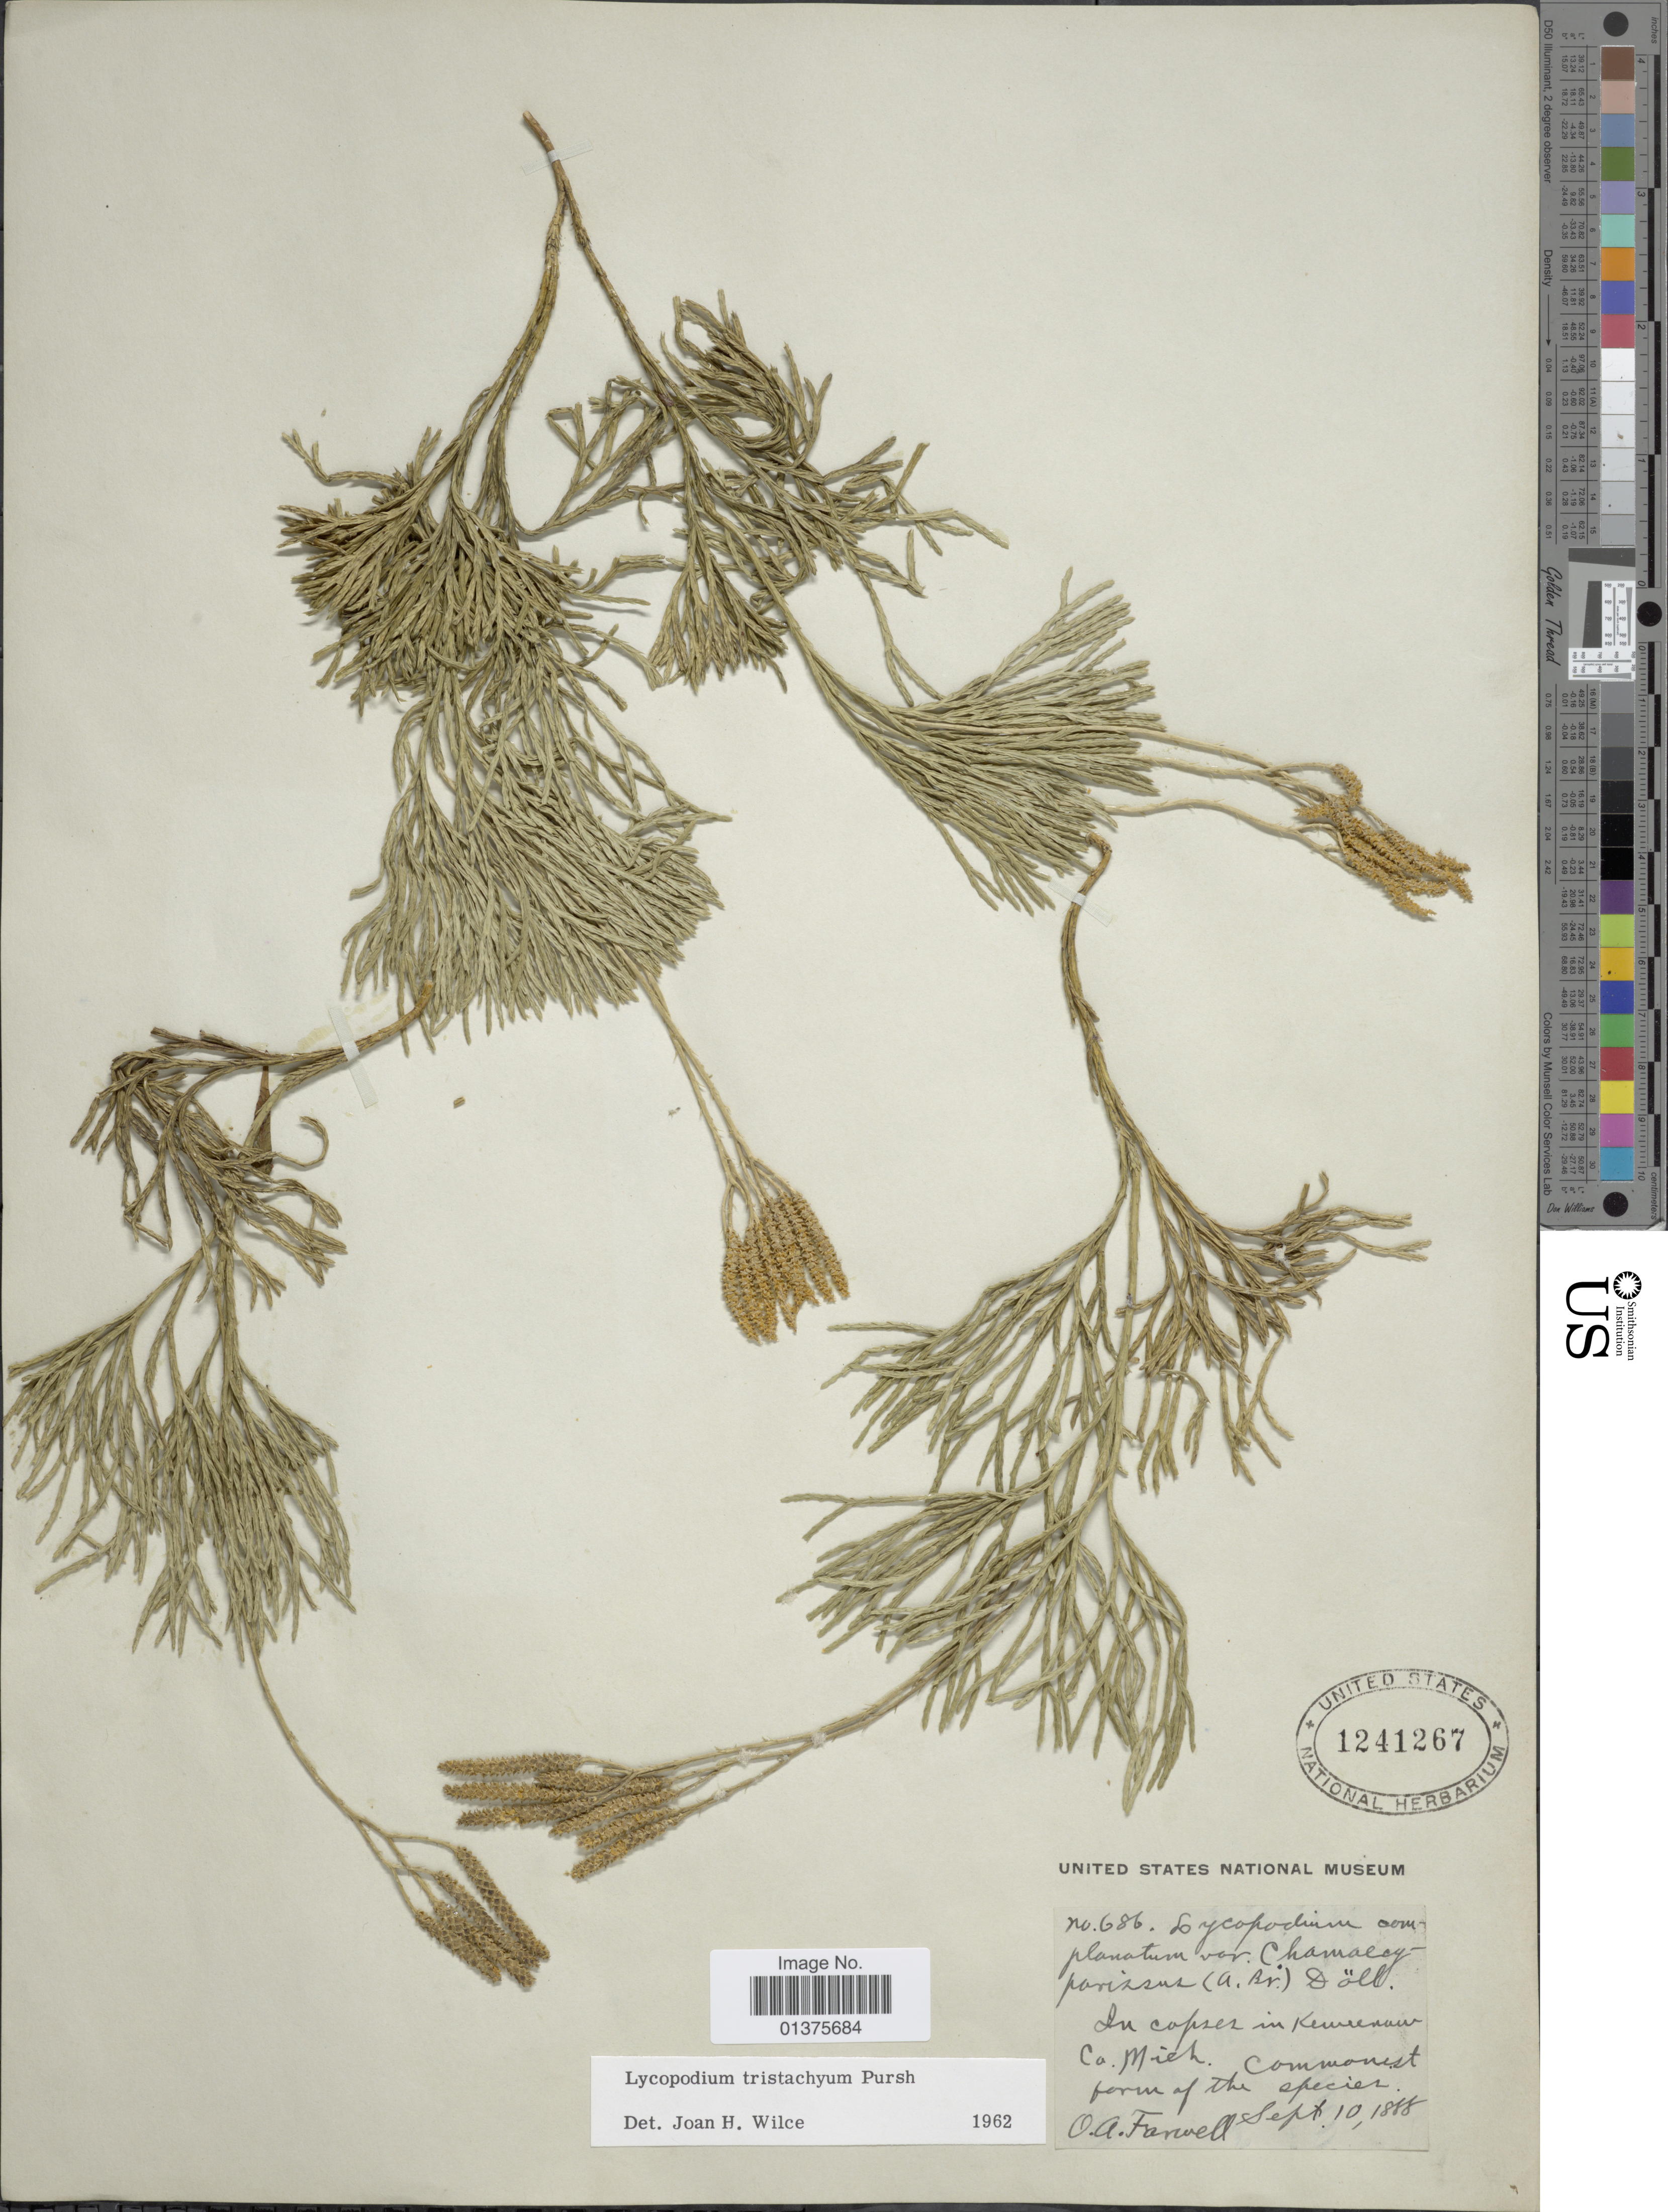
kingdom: Plantae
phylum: Tracheophyta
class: Lycopodiopsida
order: Lycopodiales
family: Lycopodiaceae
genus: Diphasiastrum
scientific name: Diphasiastrum tristachyum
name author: (Pursh) Holub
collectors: O. Farwell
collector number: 686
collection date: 1888-09-10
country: United States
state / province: Michigan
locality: In copses in Keweenaw Co.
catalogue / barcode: US 1241267